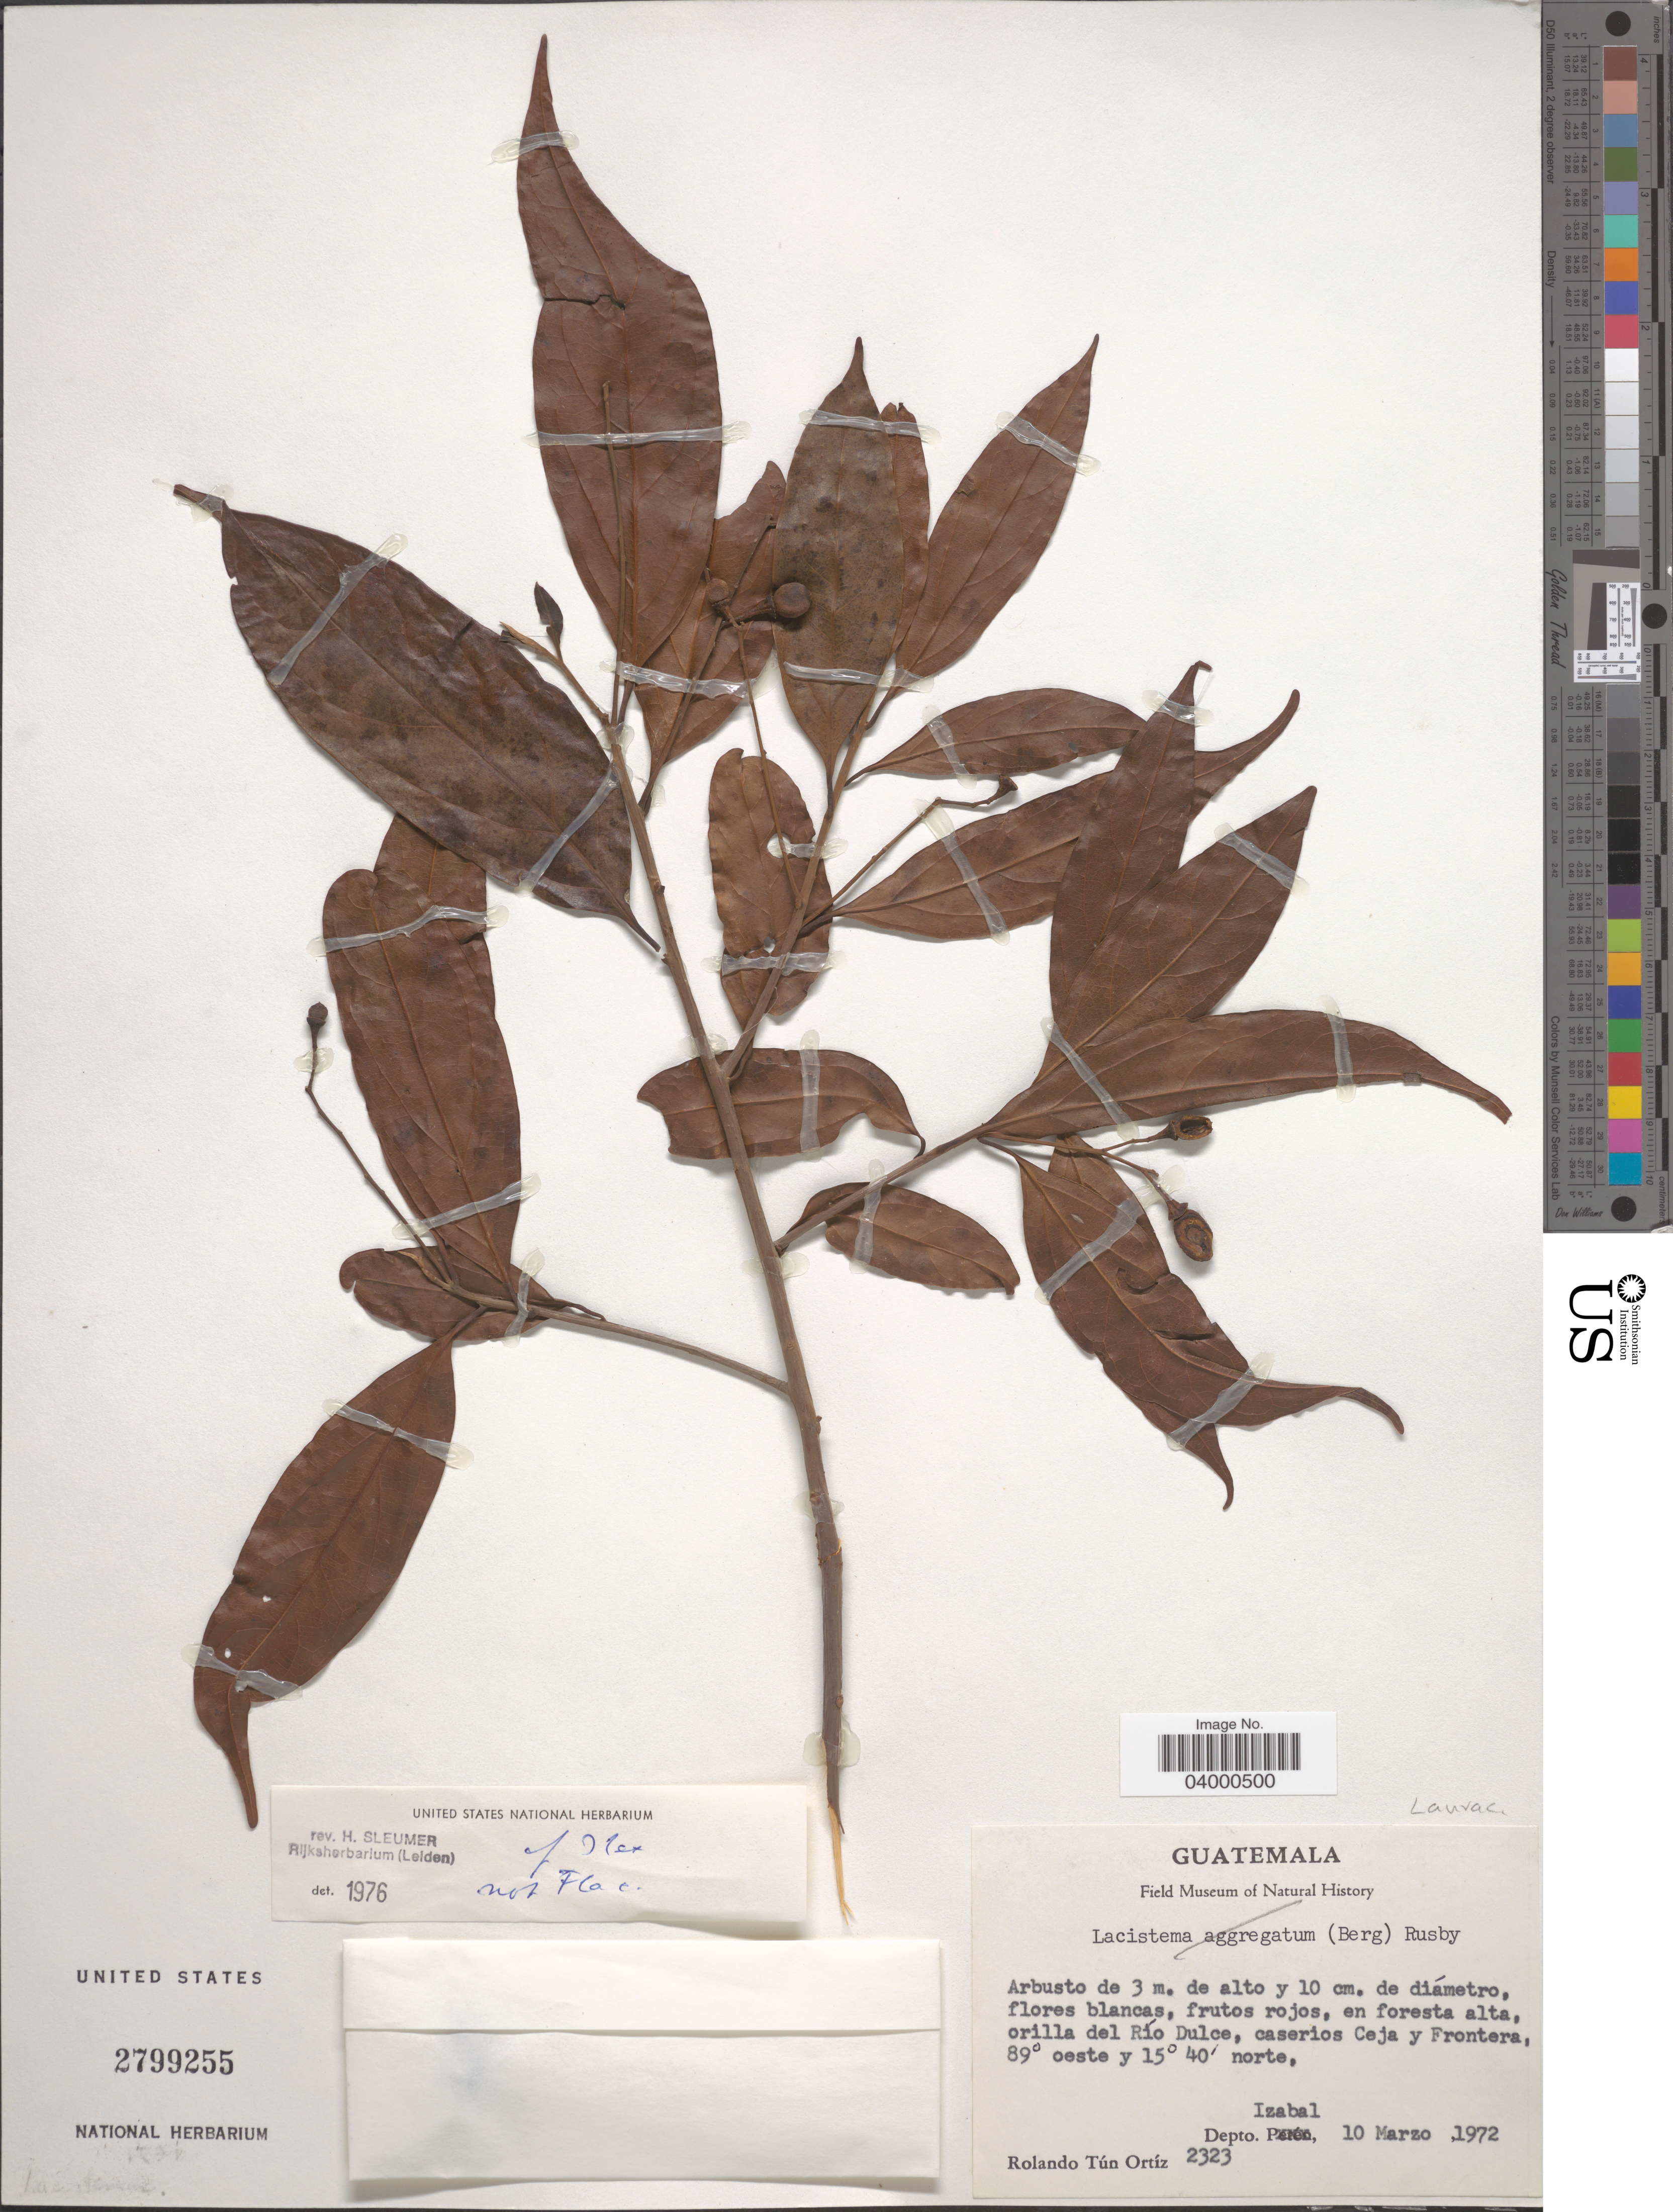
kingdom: Plantae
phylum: Tracheophyta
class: Magnoliopsida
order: Laurales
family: Lauraceae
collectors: R. T. Ortíz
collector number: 2323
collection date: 1972-03-10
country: Guatemala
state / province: Izabal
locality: Orilla del Río Dulce, caserios Ceja y Frontera, Depto. Izabal.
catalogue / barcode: US 2799255